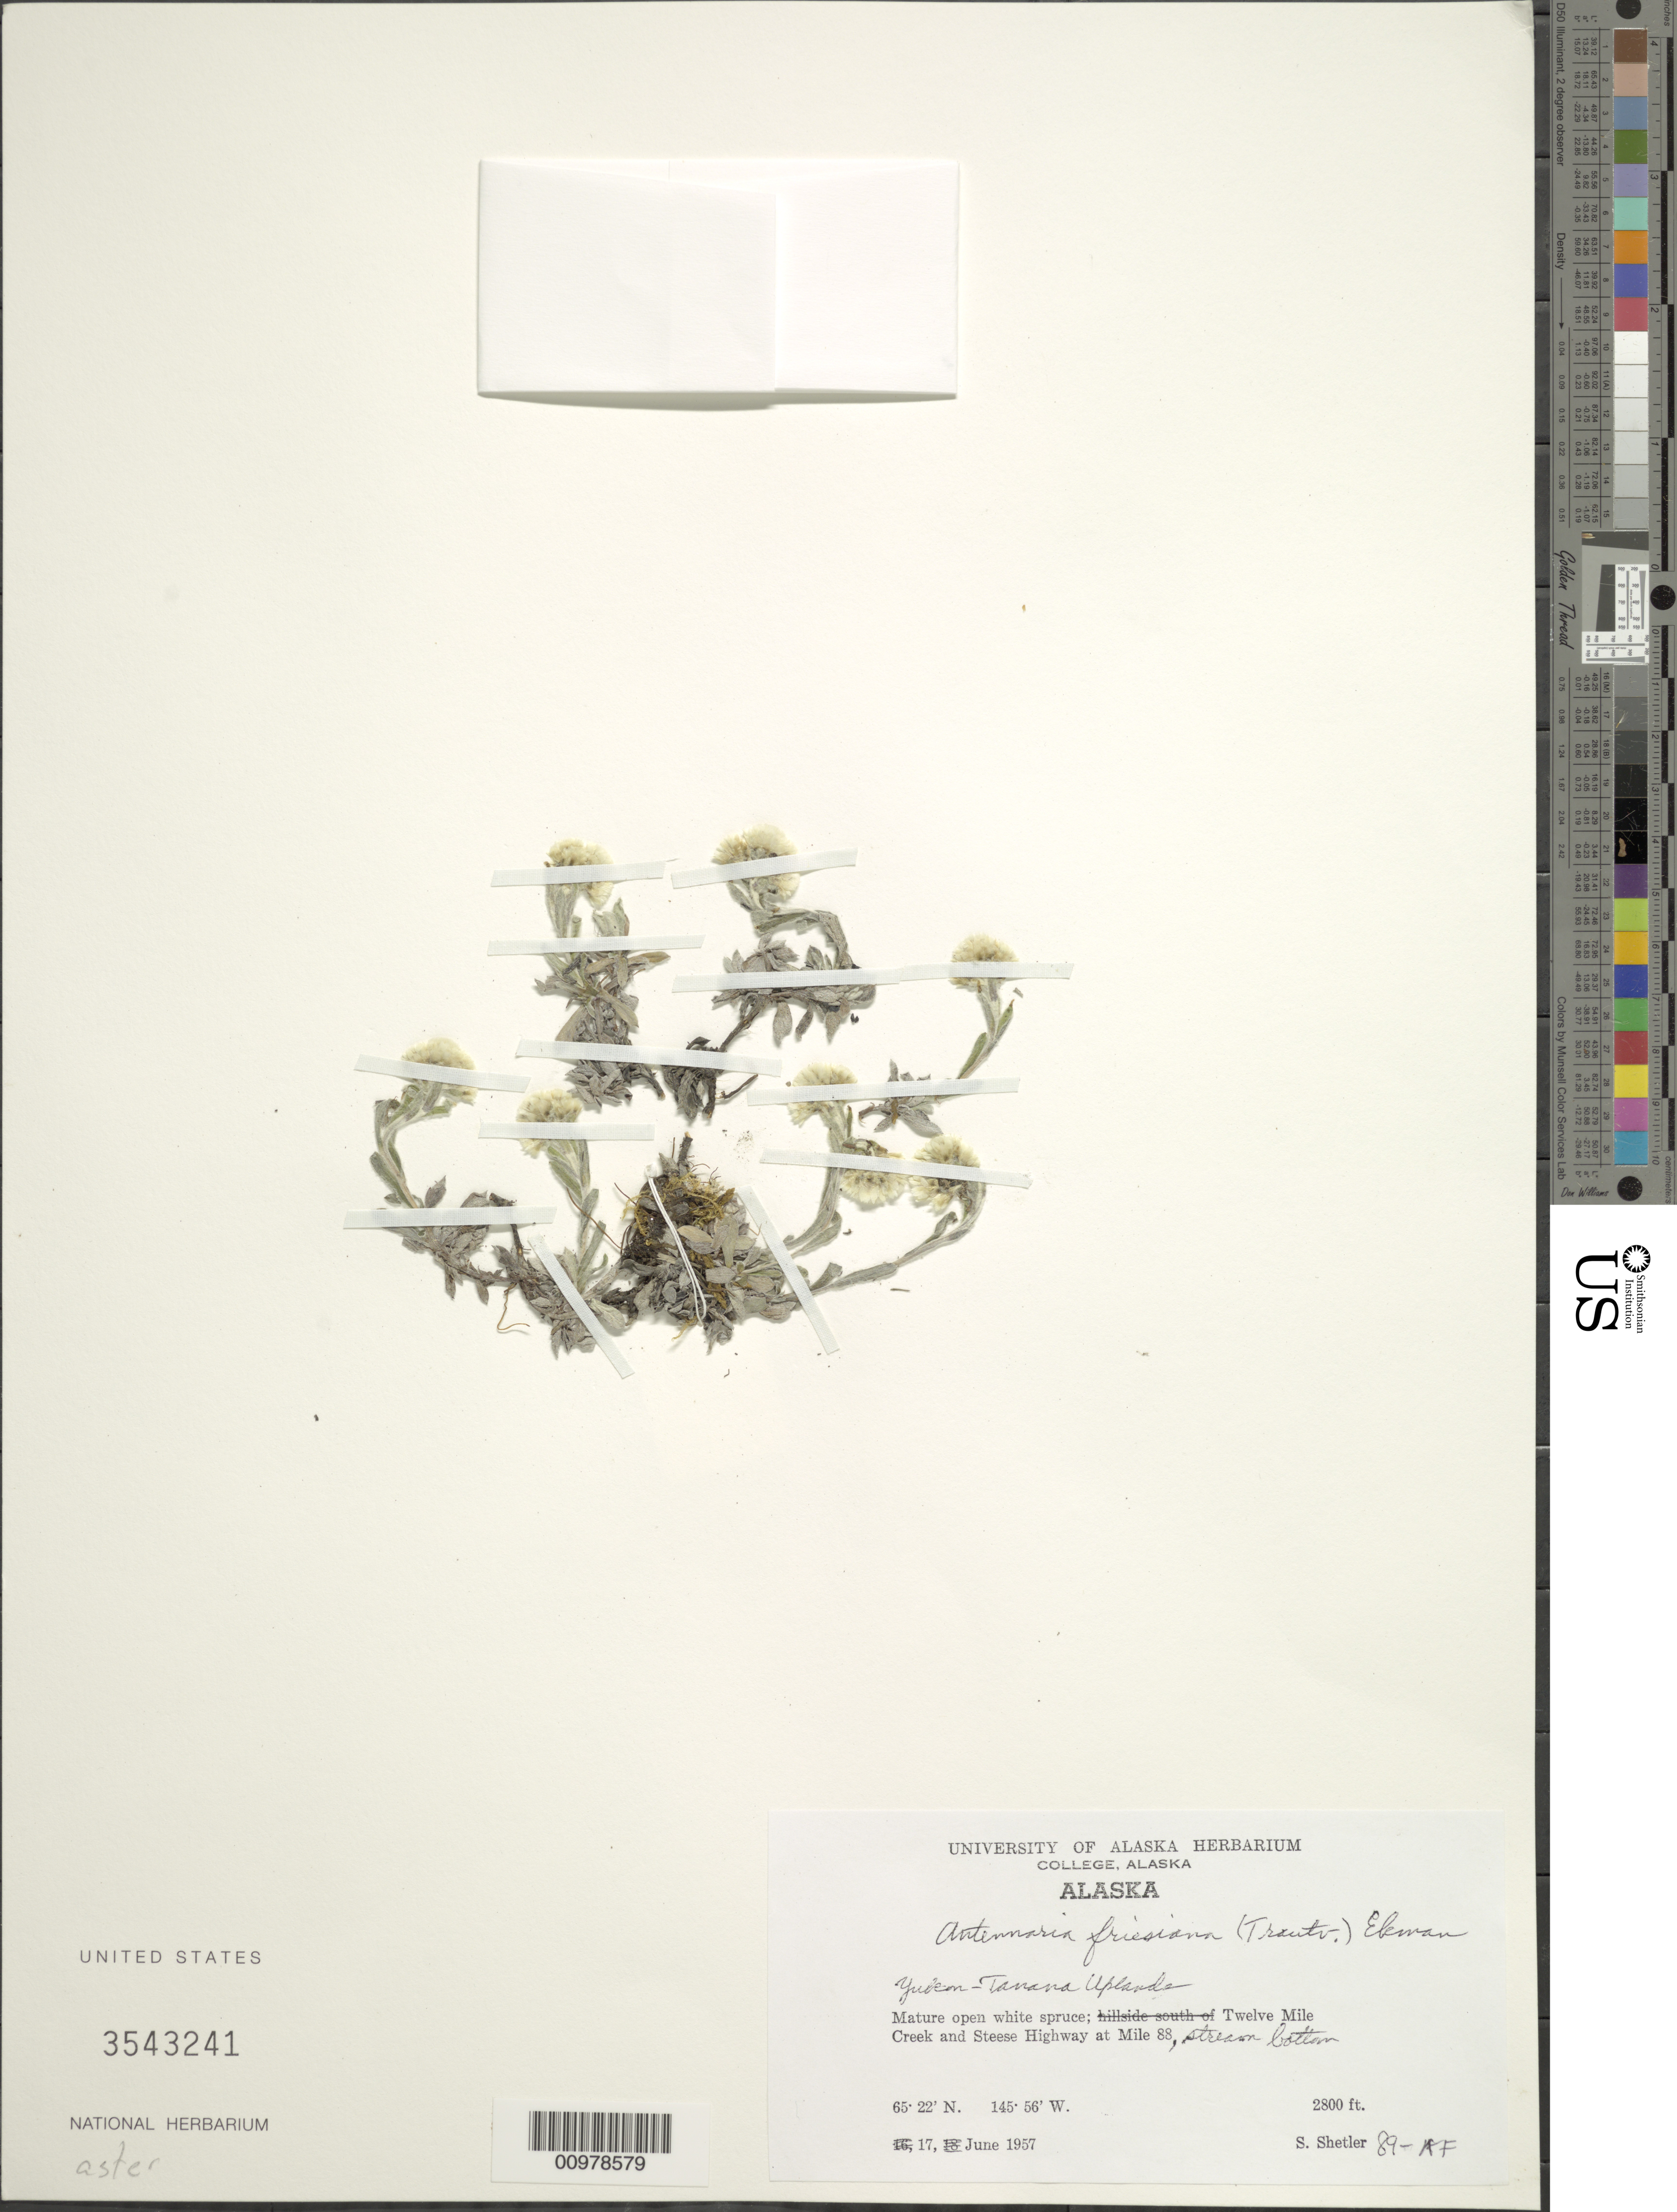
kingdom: Plantae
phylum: Tracheophyta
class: Magnoliopsida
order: Asterales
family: Asteraceae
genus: Antennaria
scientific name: Antennaria friesiana subsp. friesiana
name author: (Trautv.) Ekman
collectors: S. Shetler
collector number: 89-AF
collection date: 1957-06-17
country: United States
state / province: Alaska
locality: Yukon-Tanana Uplands, Twele Mile Creek and Steese Highway at Mille 88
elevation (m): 853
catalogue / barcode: US 3543241